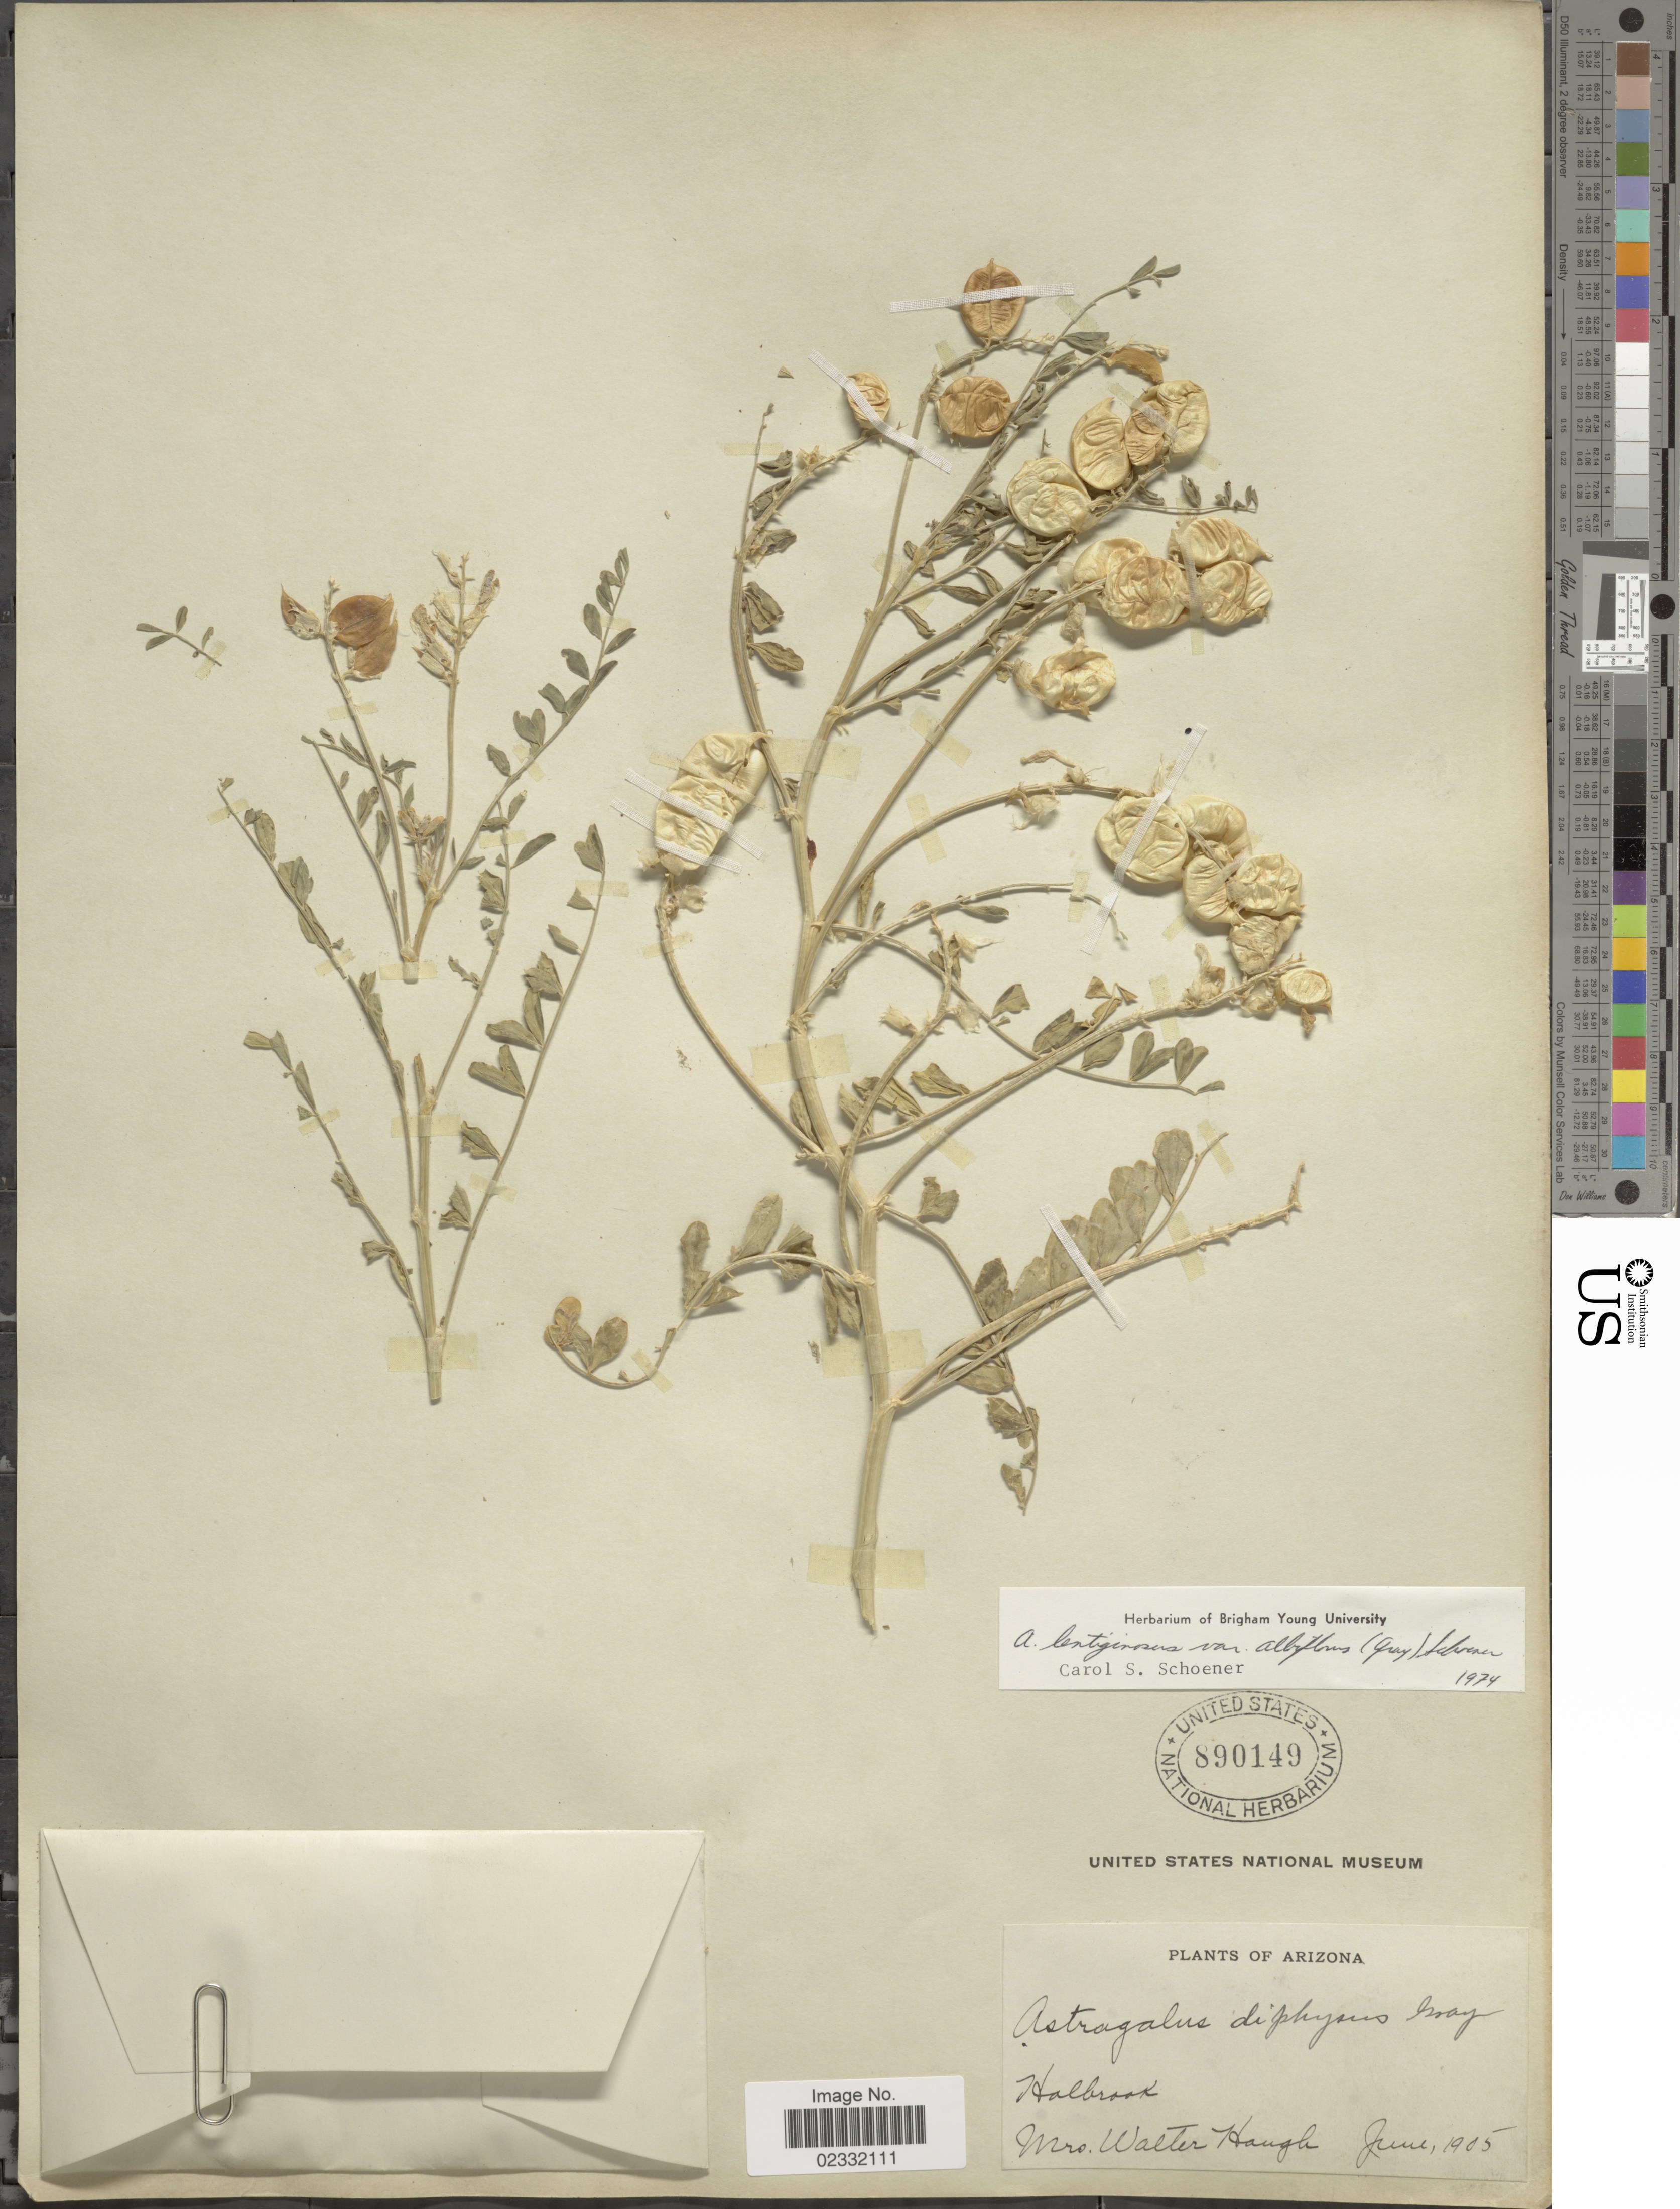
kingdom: Plantae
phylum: Tracheophyta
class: Magnoliopsida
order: Fabales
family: Fabaceae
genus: Astragalus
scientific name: Astragalus lentiginosus var. albiflorus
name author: (A. Gray) Schoener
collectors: Mrs W. Hough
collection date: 1905-06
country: United States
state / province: Arizona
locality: Holbrook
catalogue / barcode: US 890149